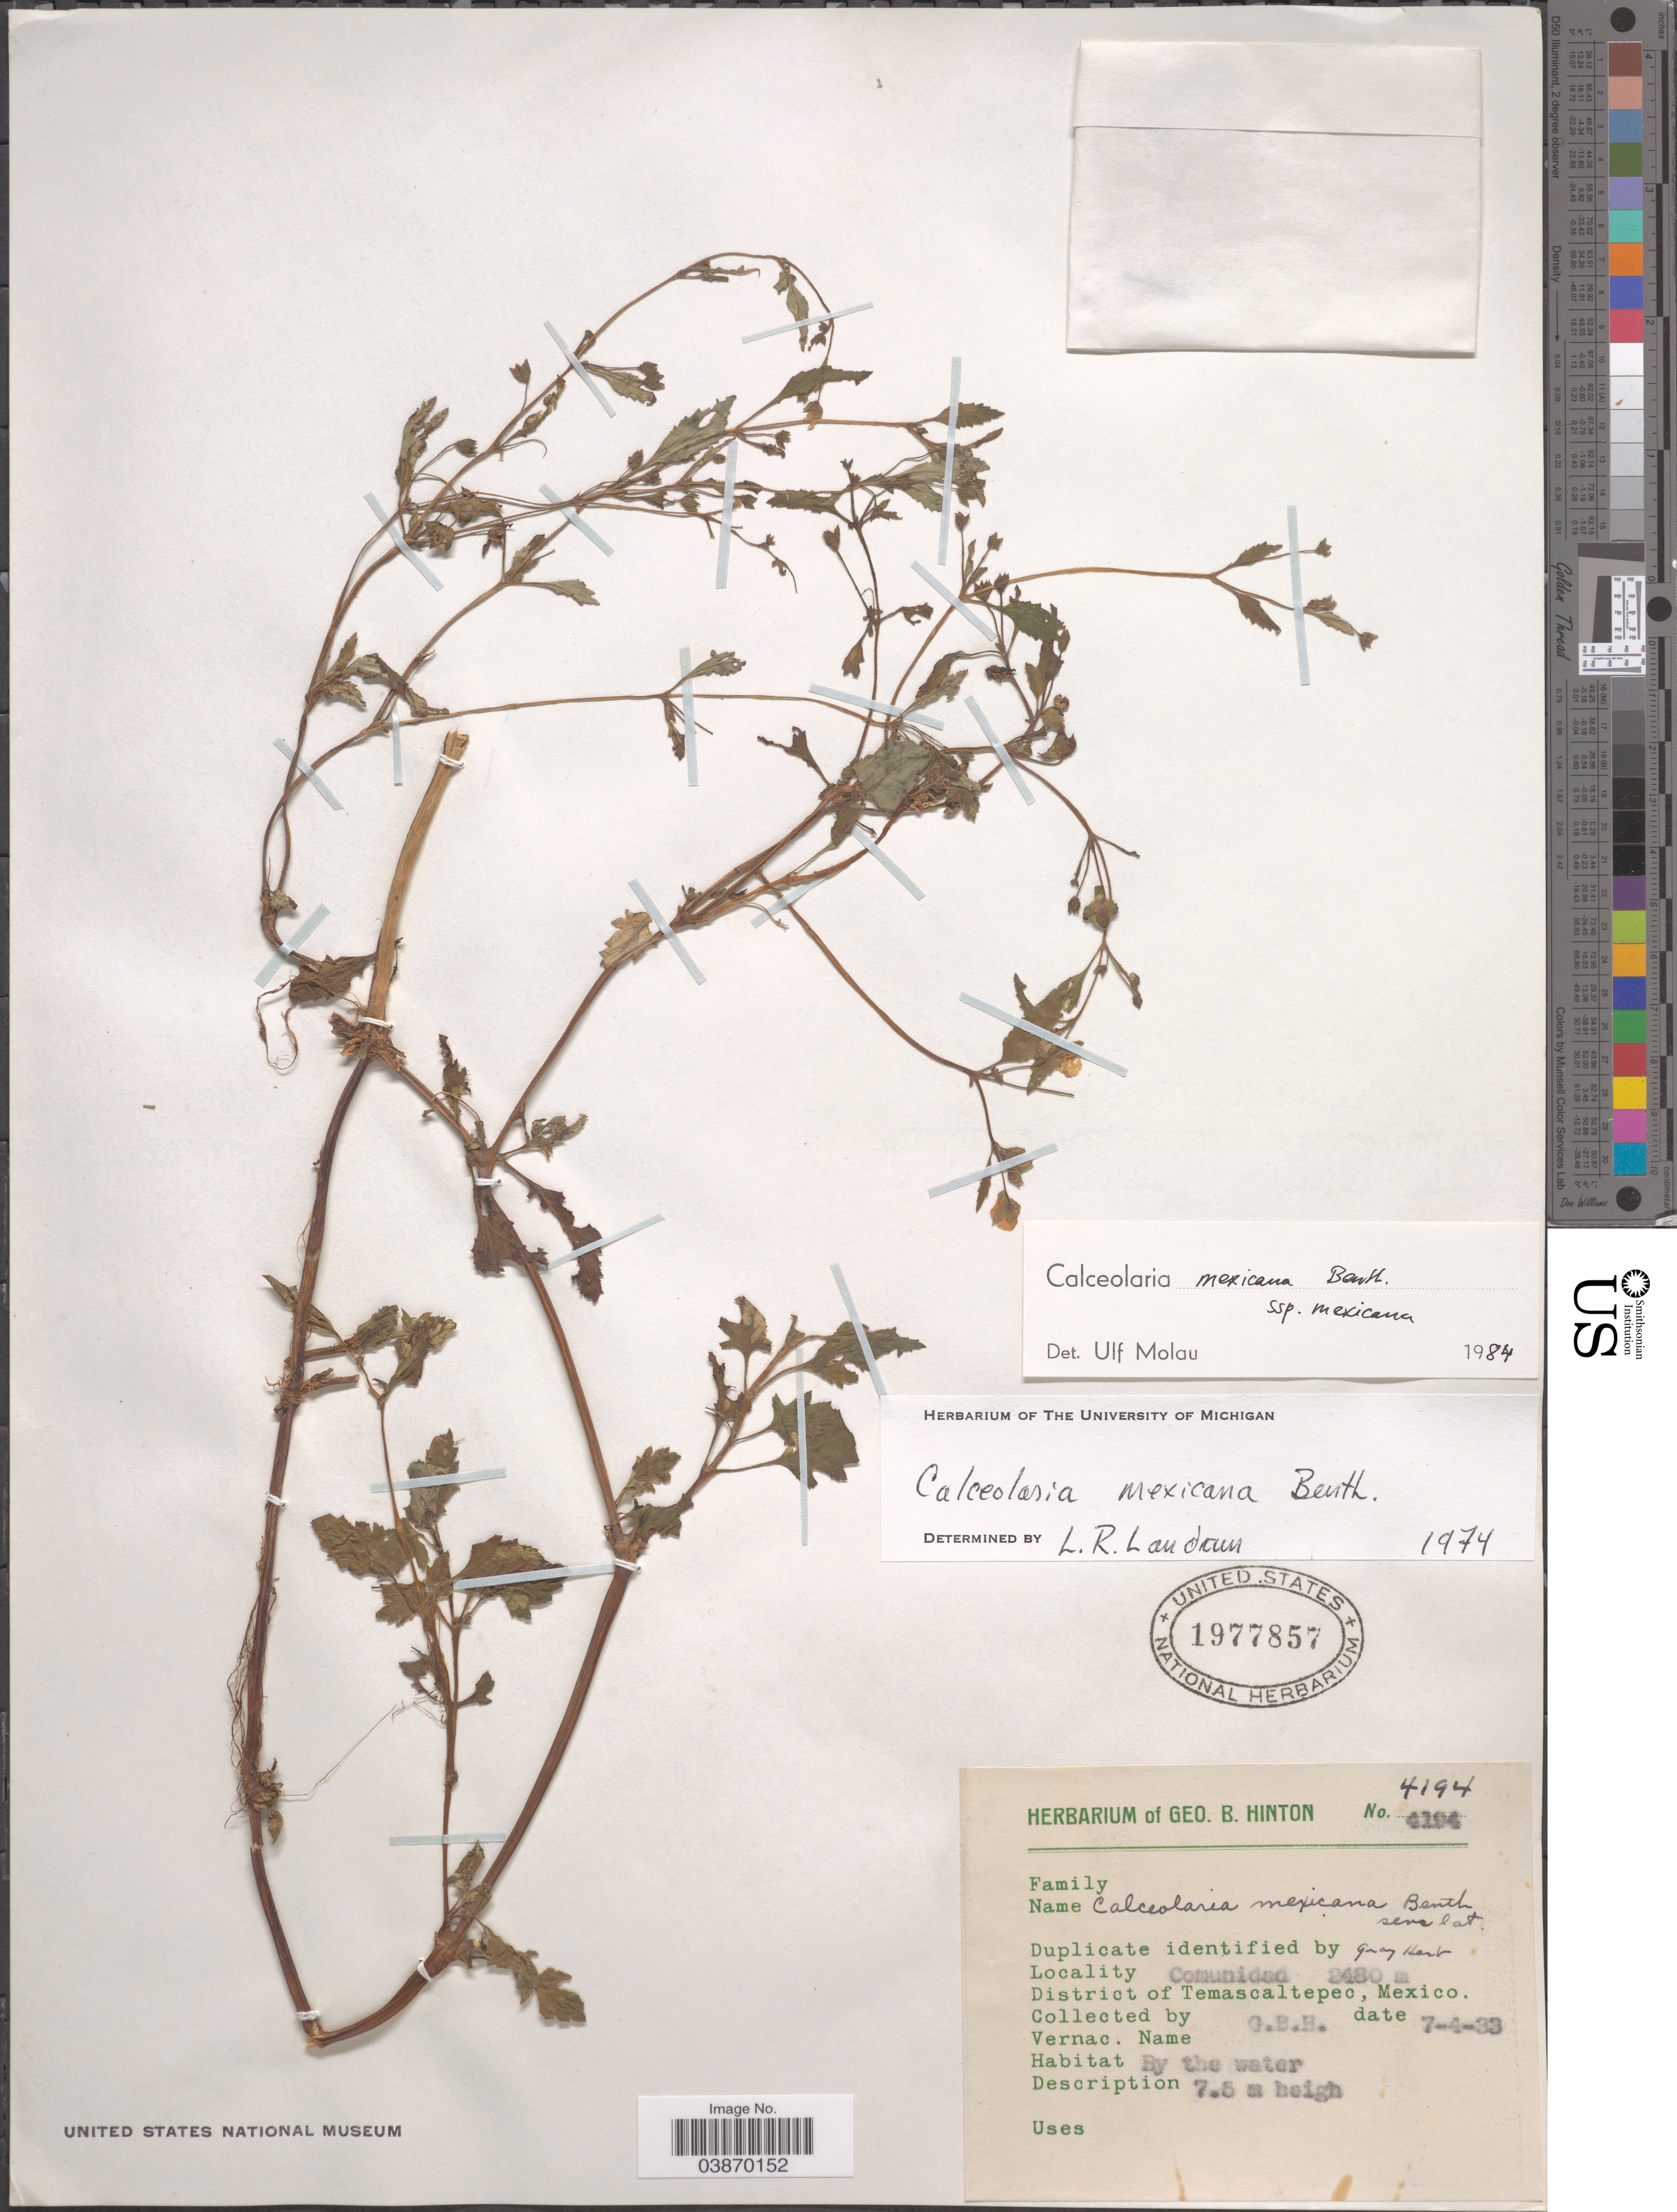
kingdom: Plantae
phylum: Tracheophyta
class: Magnoliopsida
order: Lamiales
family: Calceolariaceae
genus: Calceolaria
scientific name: Calceolaria mexicana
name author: Benth.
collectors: G. B. Hinton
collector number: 4194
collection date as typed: Transcribed d/m/y: 7/4/33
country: Mexico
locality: Comunidad. District of Temascaltepec.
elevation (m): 2480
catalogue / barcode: US 1977857